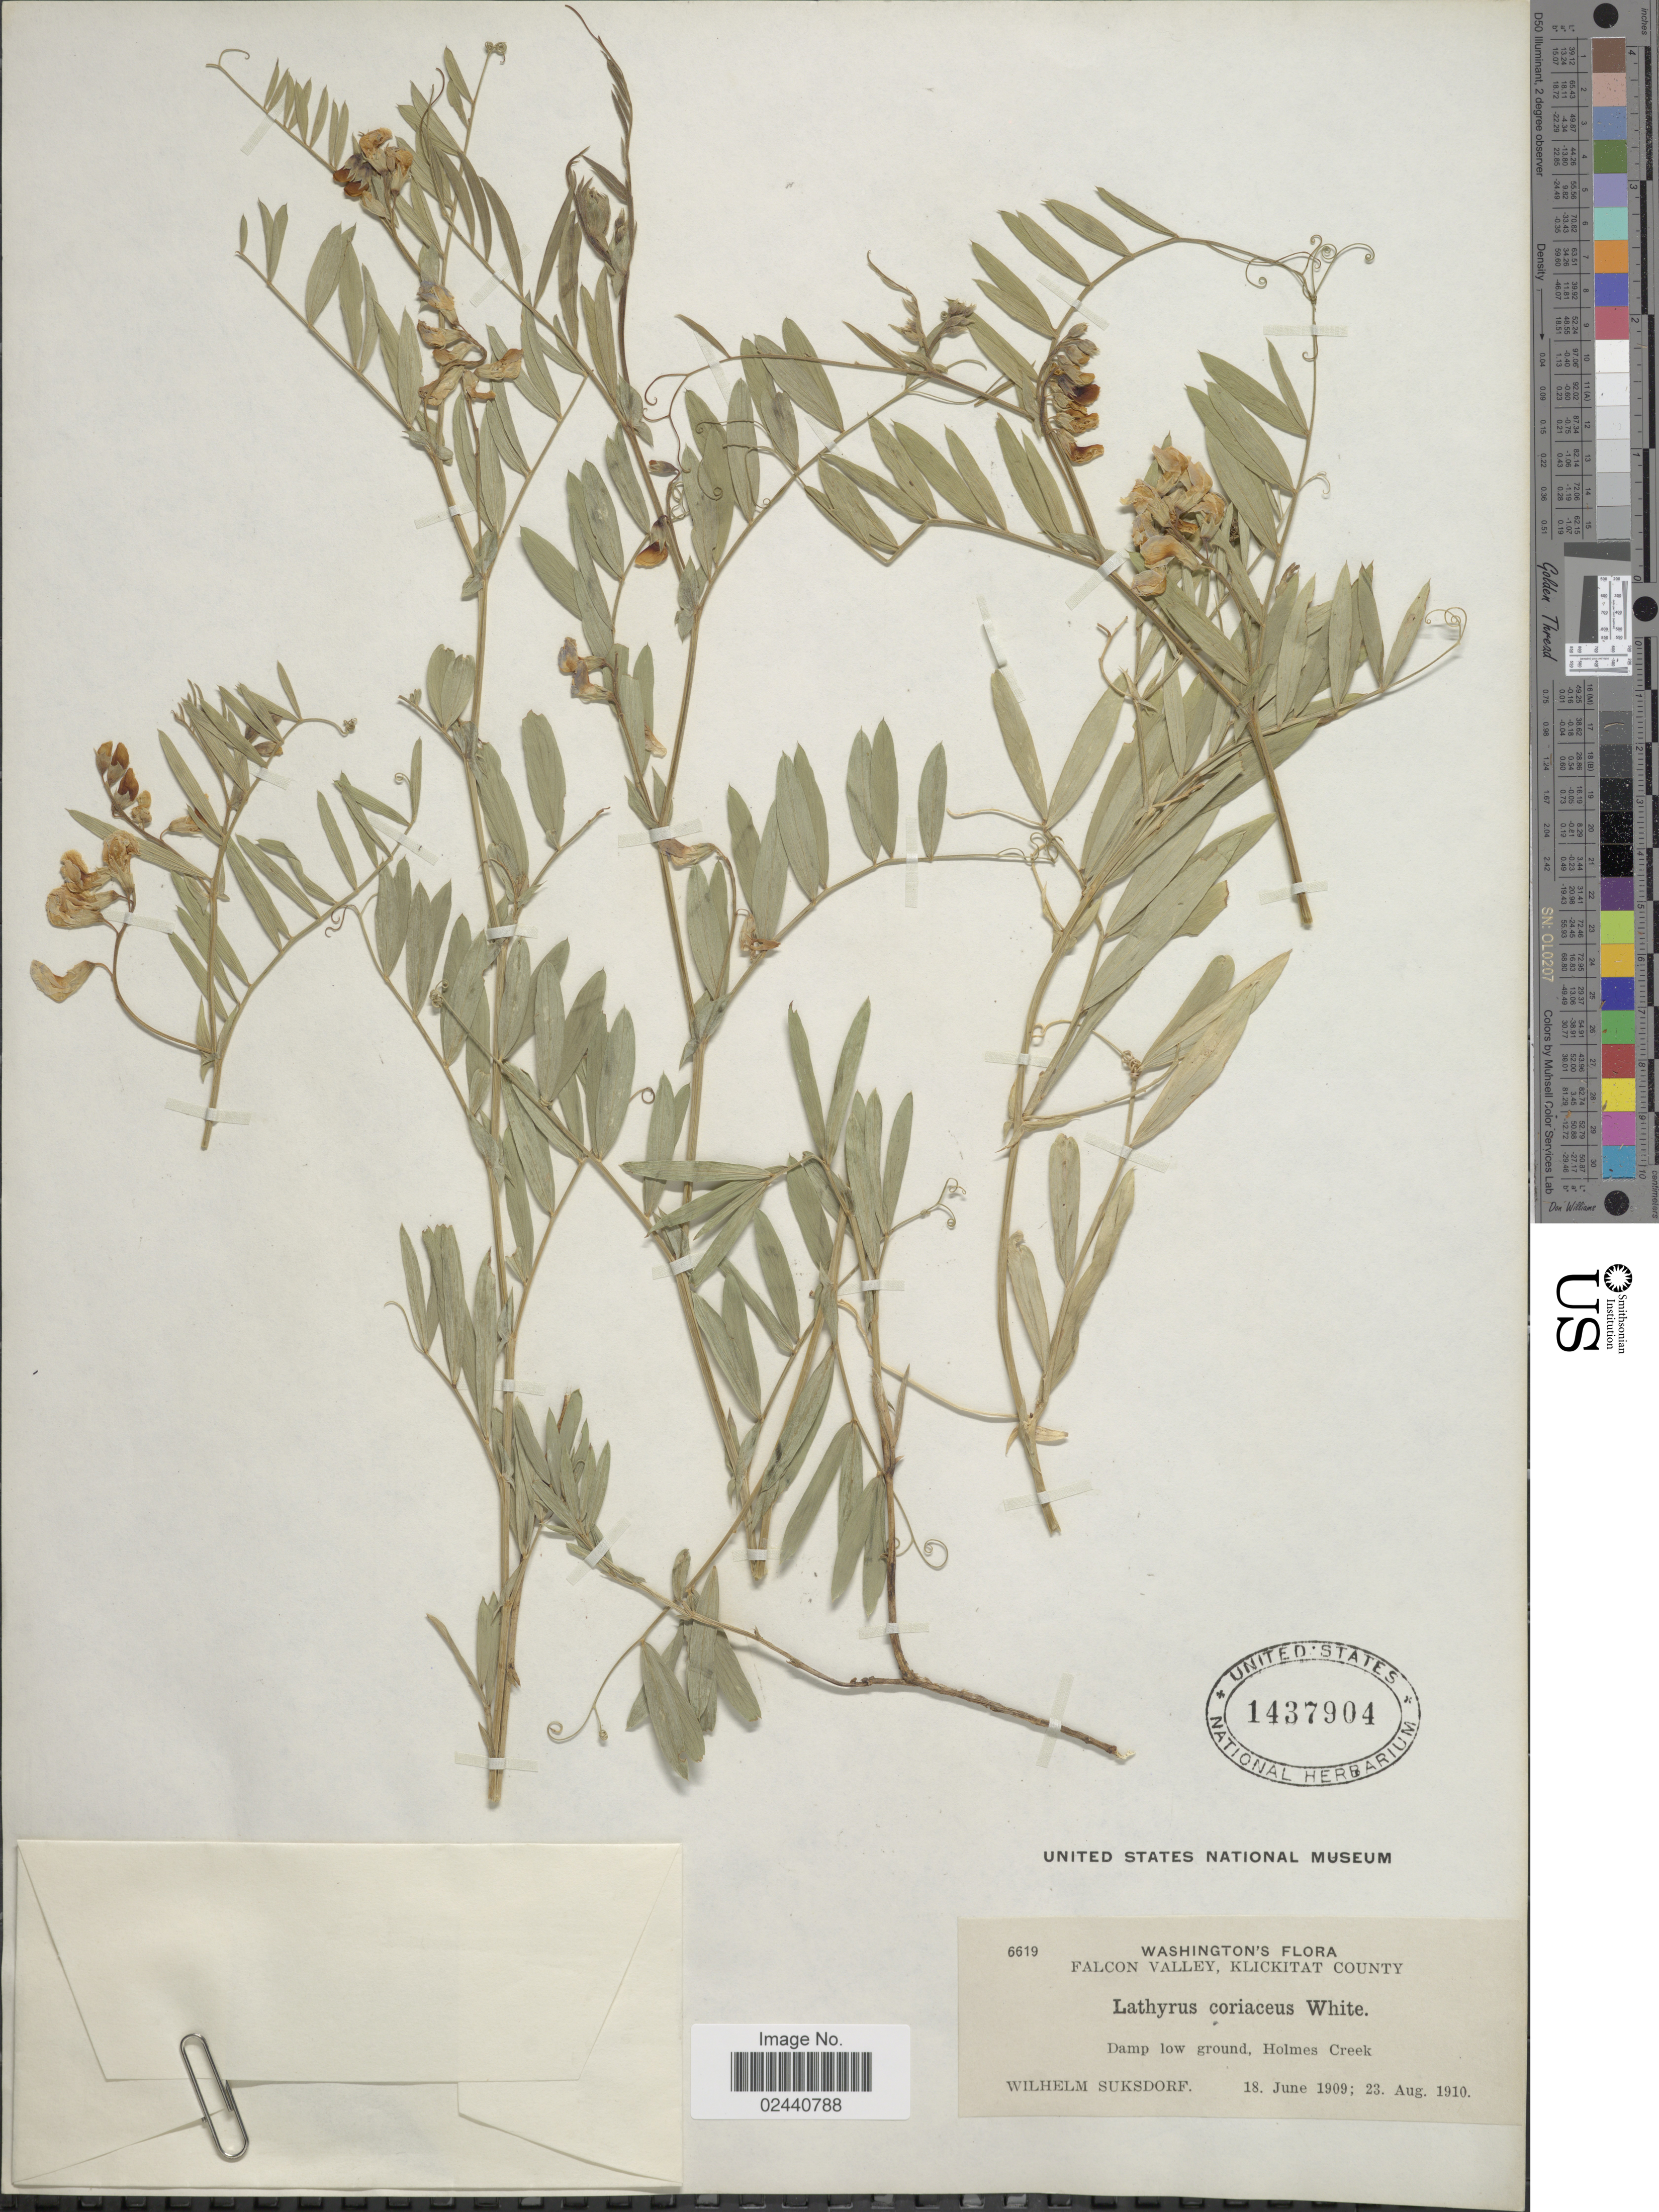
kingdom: Plantae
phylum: Tracheophyta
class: Magnoliopsida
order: Fabales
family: Fabaceae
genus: Lathyrus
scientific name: Lathyrus lanszwertii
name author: Kellogg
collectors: W. N. Suksdorf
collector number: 6619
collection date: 1909-06-18/1910-08-23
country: United States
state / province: Washington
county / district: Klickitat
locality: Falcon Valley, Klickitat Country, Holmes Creek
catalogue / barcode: US 1437904